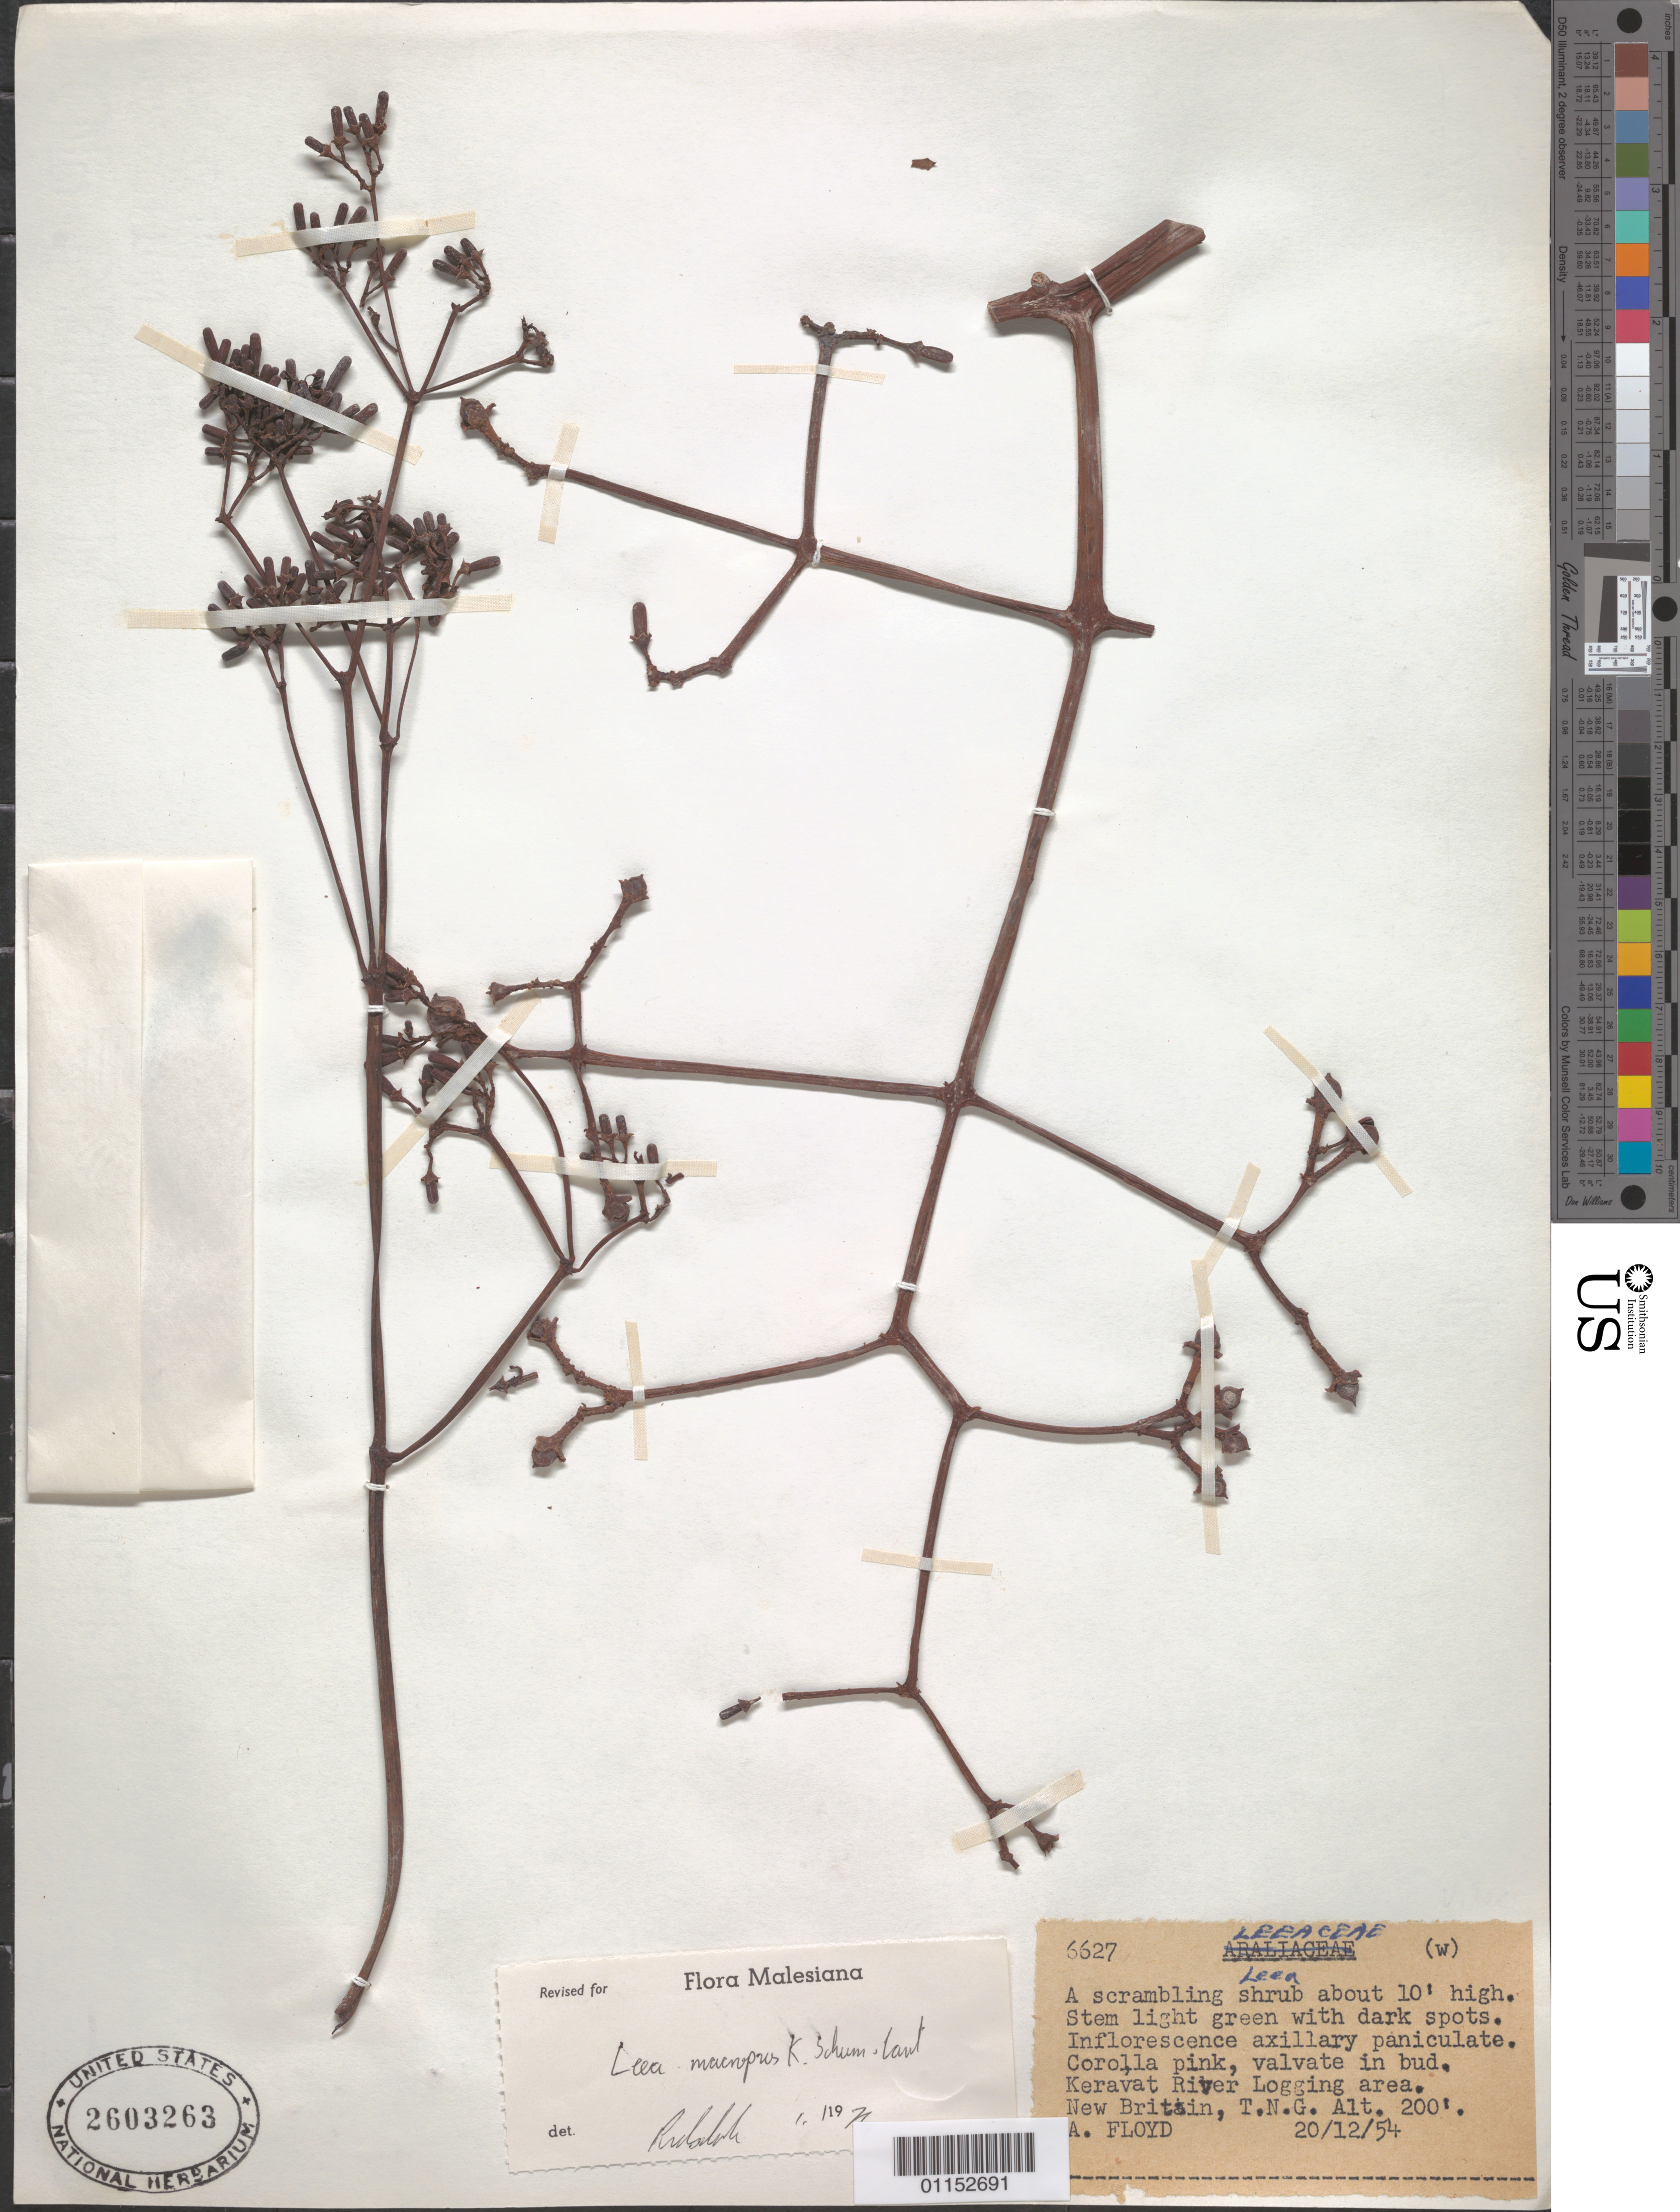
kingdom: Plantae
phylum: Tracheophyta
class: Magnoliopsida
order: Vitales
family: Vitaceae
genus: Leea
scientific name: Leea macropus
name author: K. Schum. & Lauterb.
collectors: A. Floyd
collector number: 6627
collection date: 1954-12-20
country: Papua New Guinea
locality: Keravat River.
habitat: A scrambling shrub.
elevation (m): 61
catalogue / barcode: US 2603263